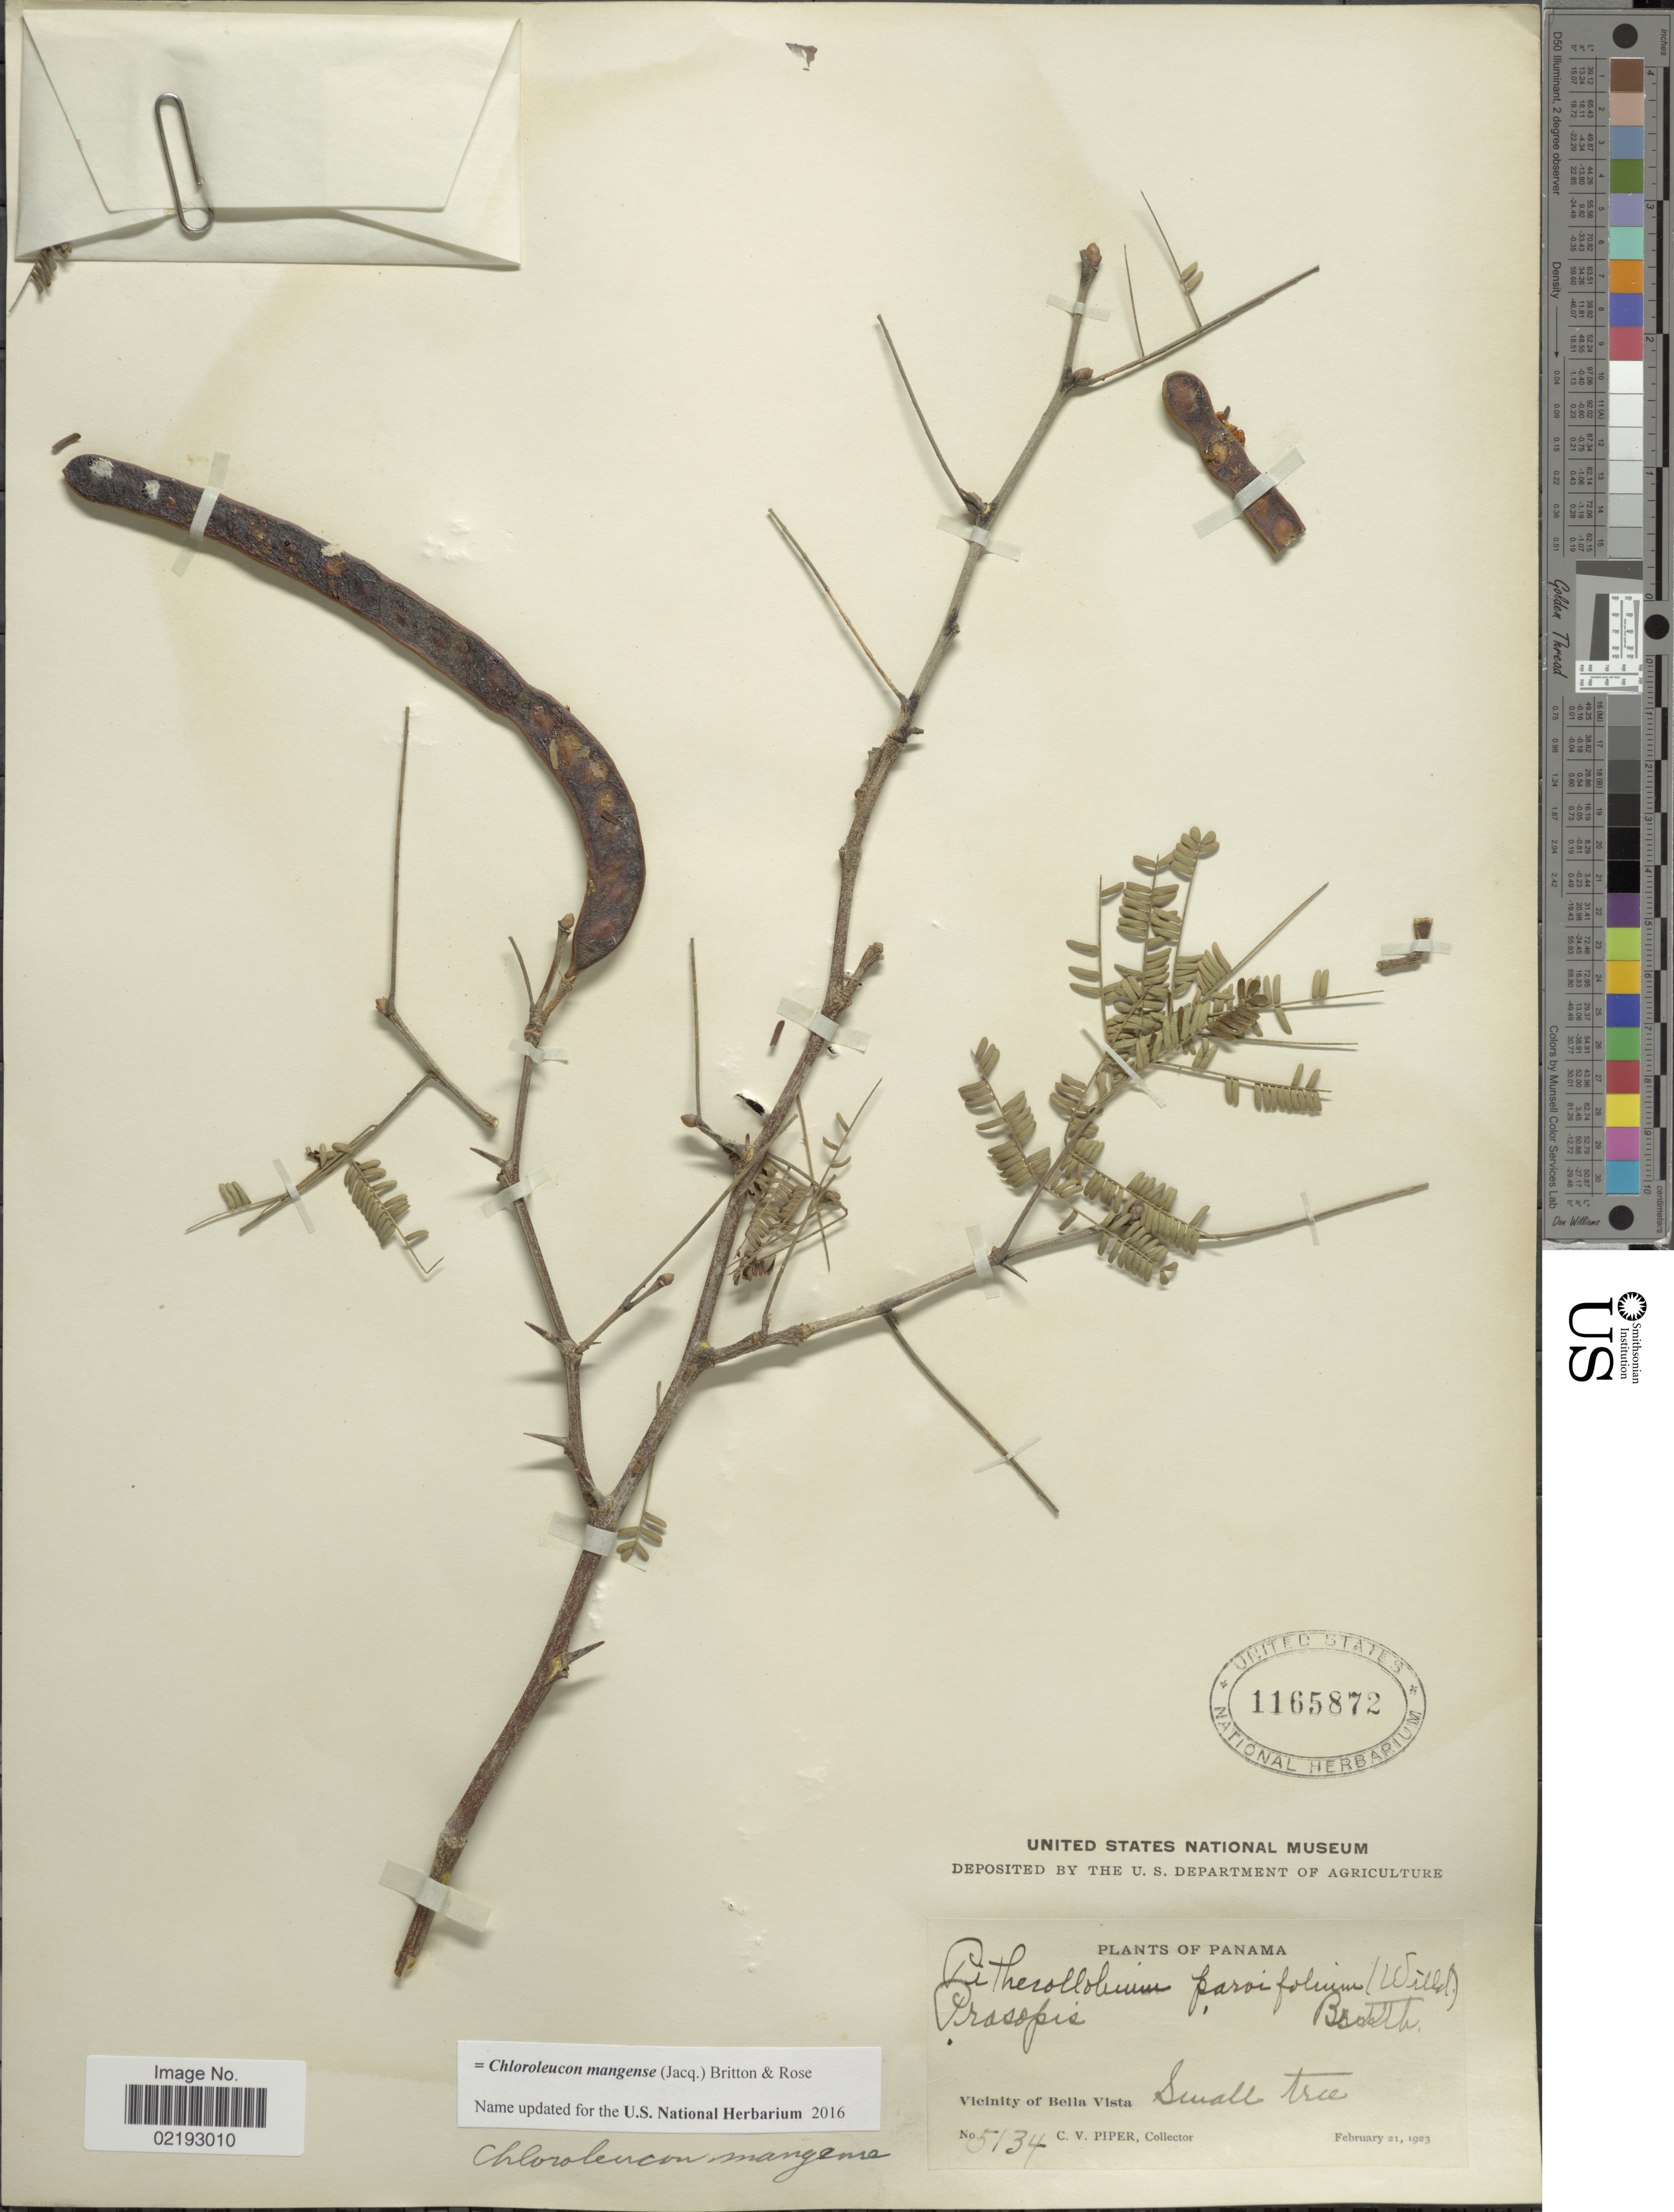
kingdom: Plantae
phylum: Tracheophyta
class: Magnoliopsida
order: Fabales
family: Fabaceae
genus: Chloroleucon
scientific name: Chloroleucon mangense var. mangense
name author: (Jacq.) Britton & Rose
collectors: C. V. Piper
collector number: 5134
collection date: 1923-02-21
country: Panama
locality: Vicinity of Bela Vista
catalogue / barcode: US 1165872